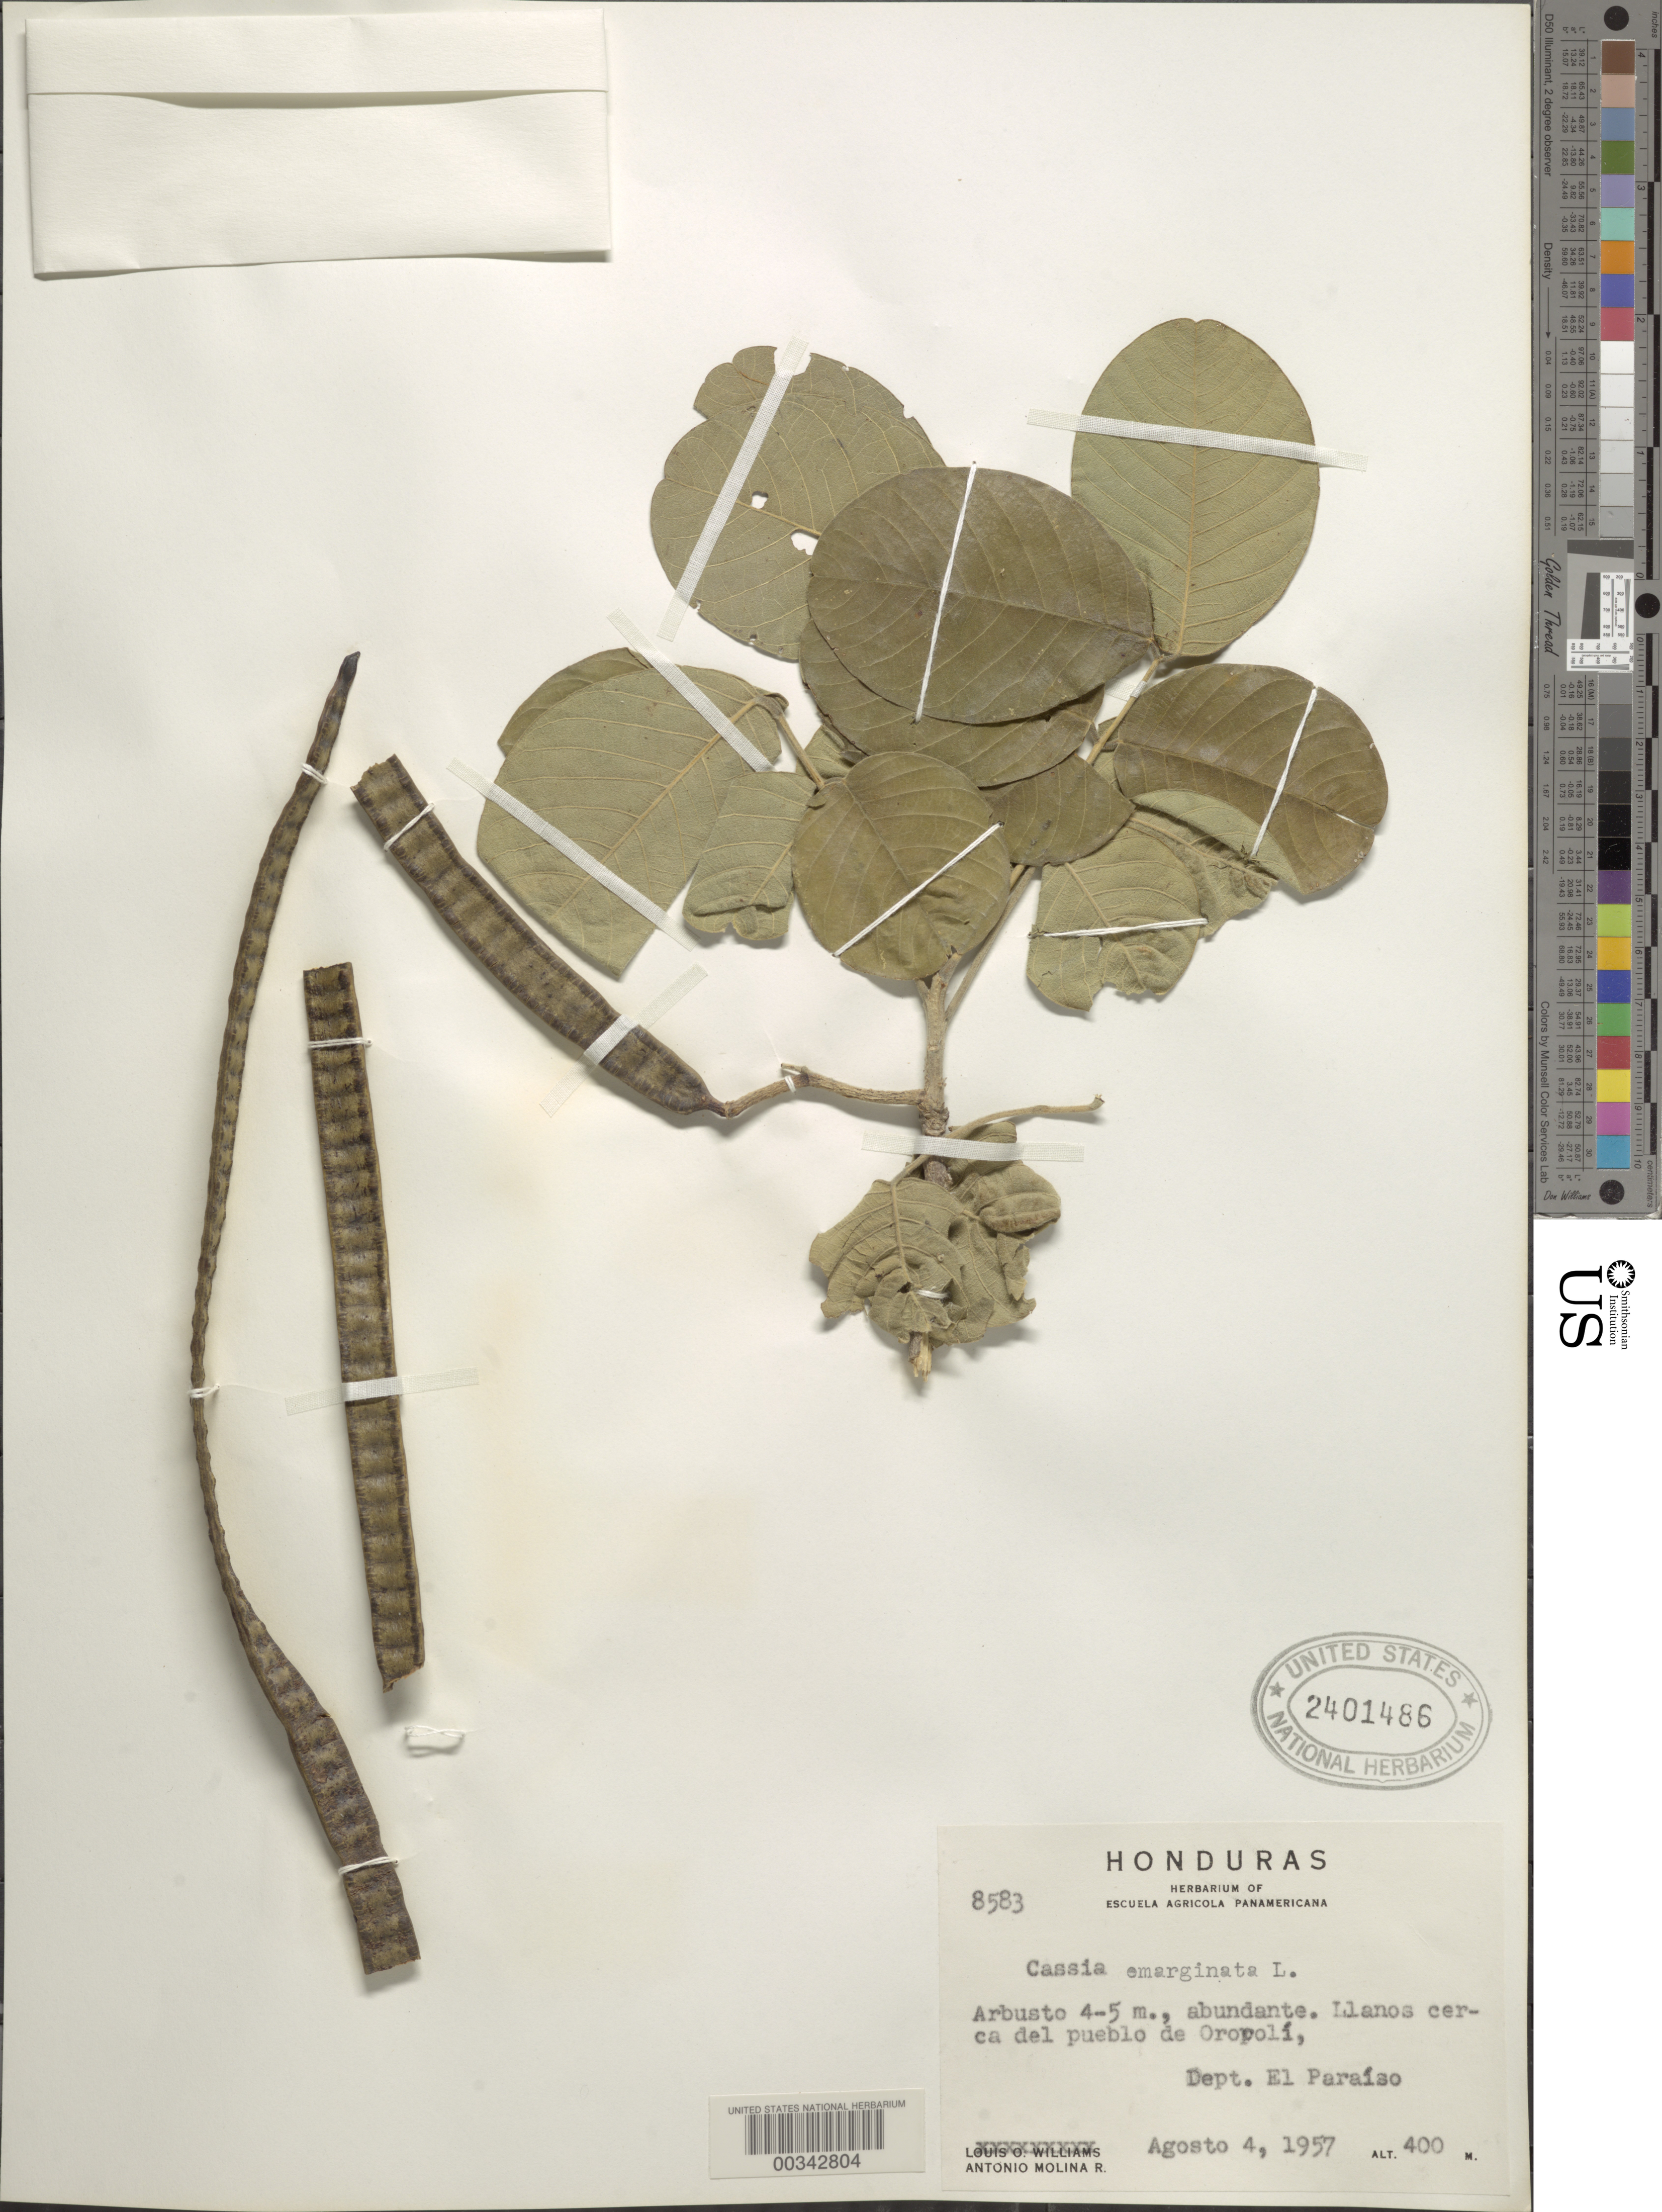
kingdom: Plantae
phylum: Tracheophyta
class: Magnoliopsida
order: Fabales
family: Fabaceae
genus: Senna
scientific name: Senna emarginata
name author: L.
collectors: A. Molina R.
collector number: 8583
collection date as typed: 04 Aug 1957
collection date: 1957-08-04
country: Honduras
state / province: El Paraíso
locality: Near the village of Oropoli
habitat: Llanos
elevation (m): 400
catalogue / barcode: US 2401486